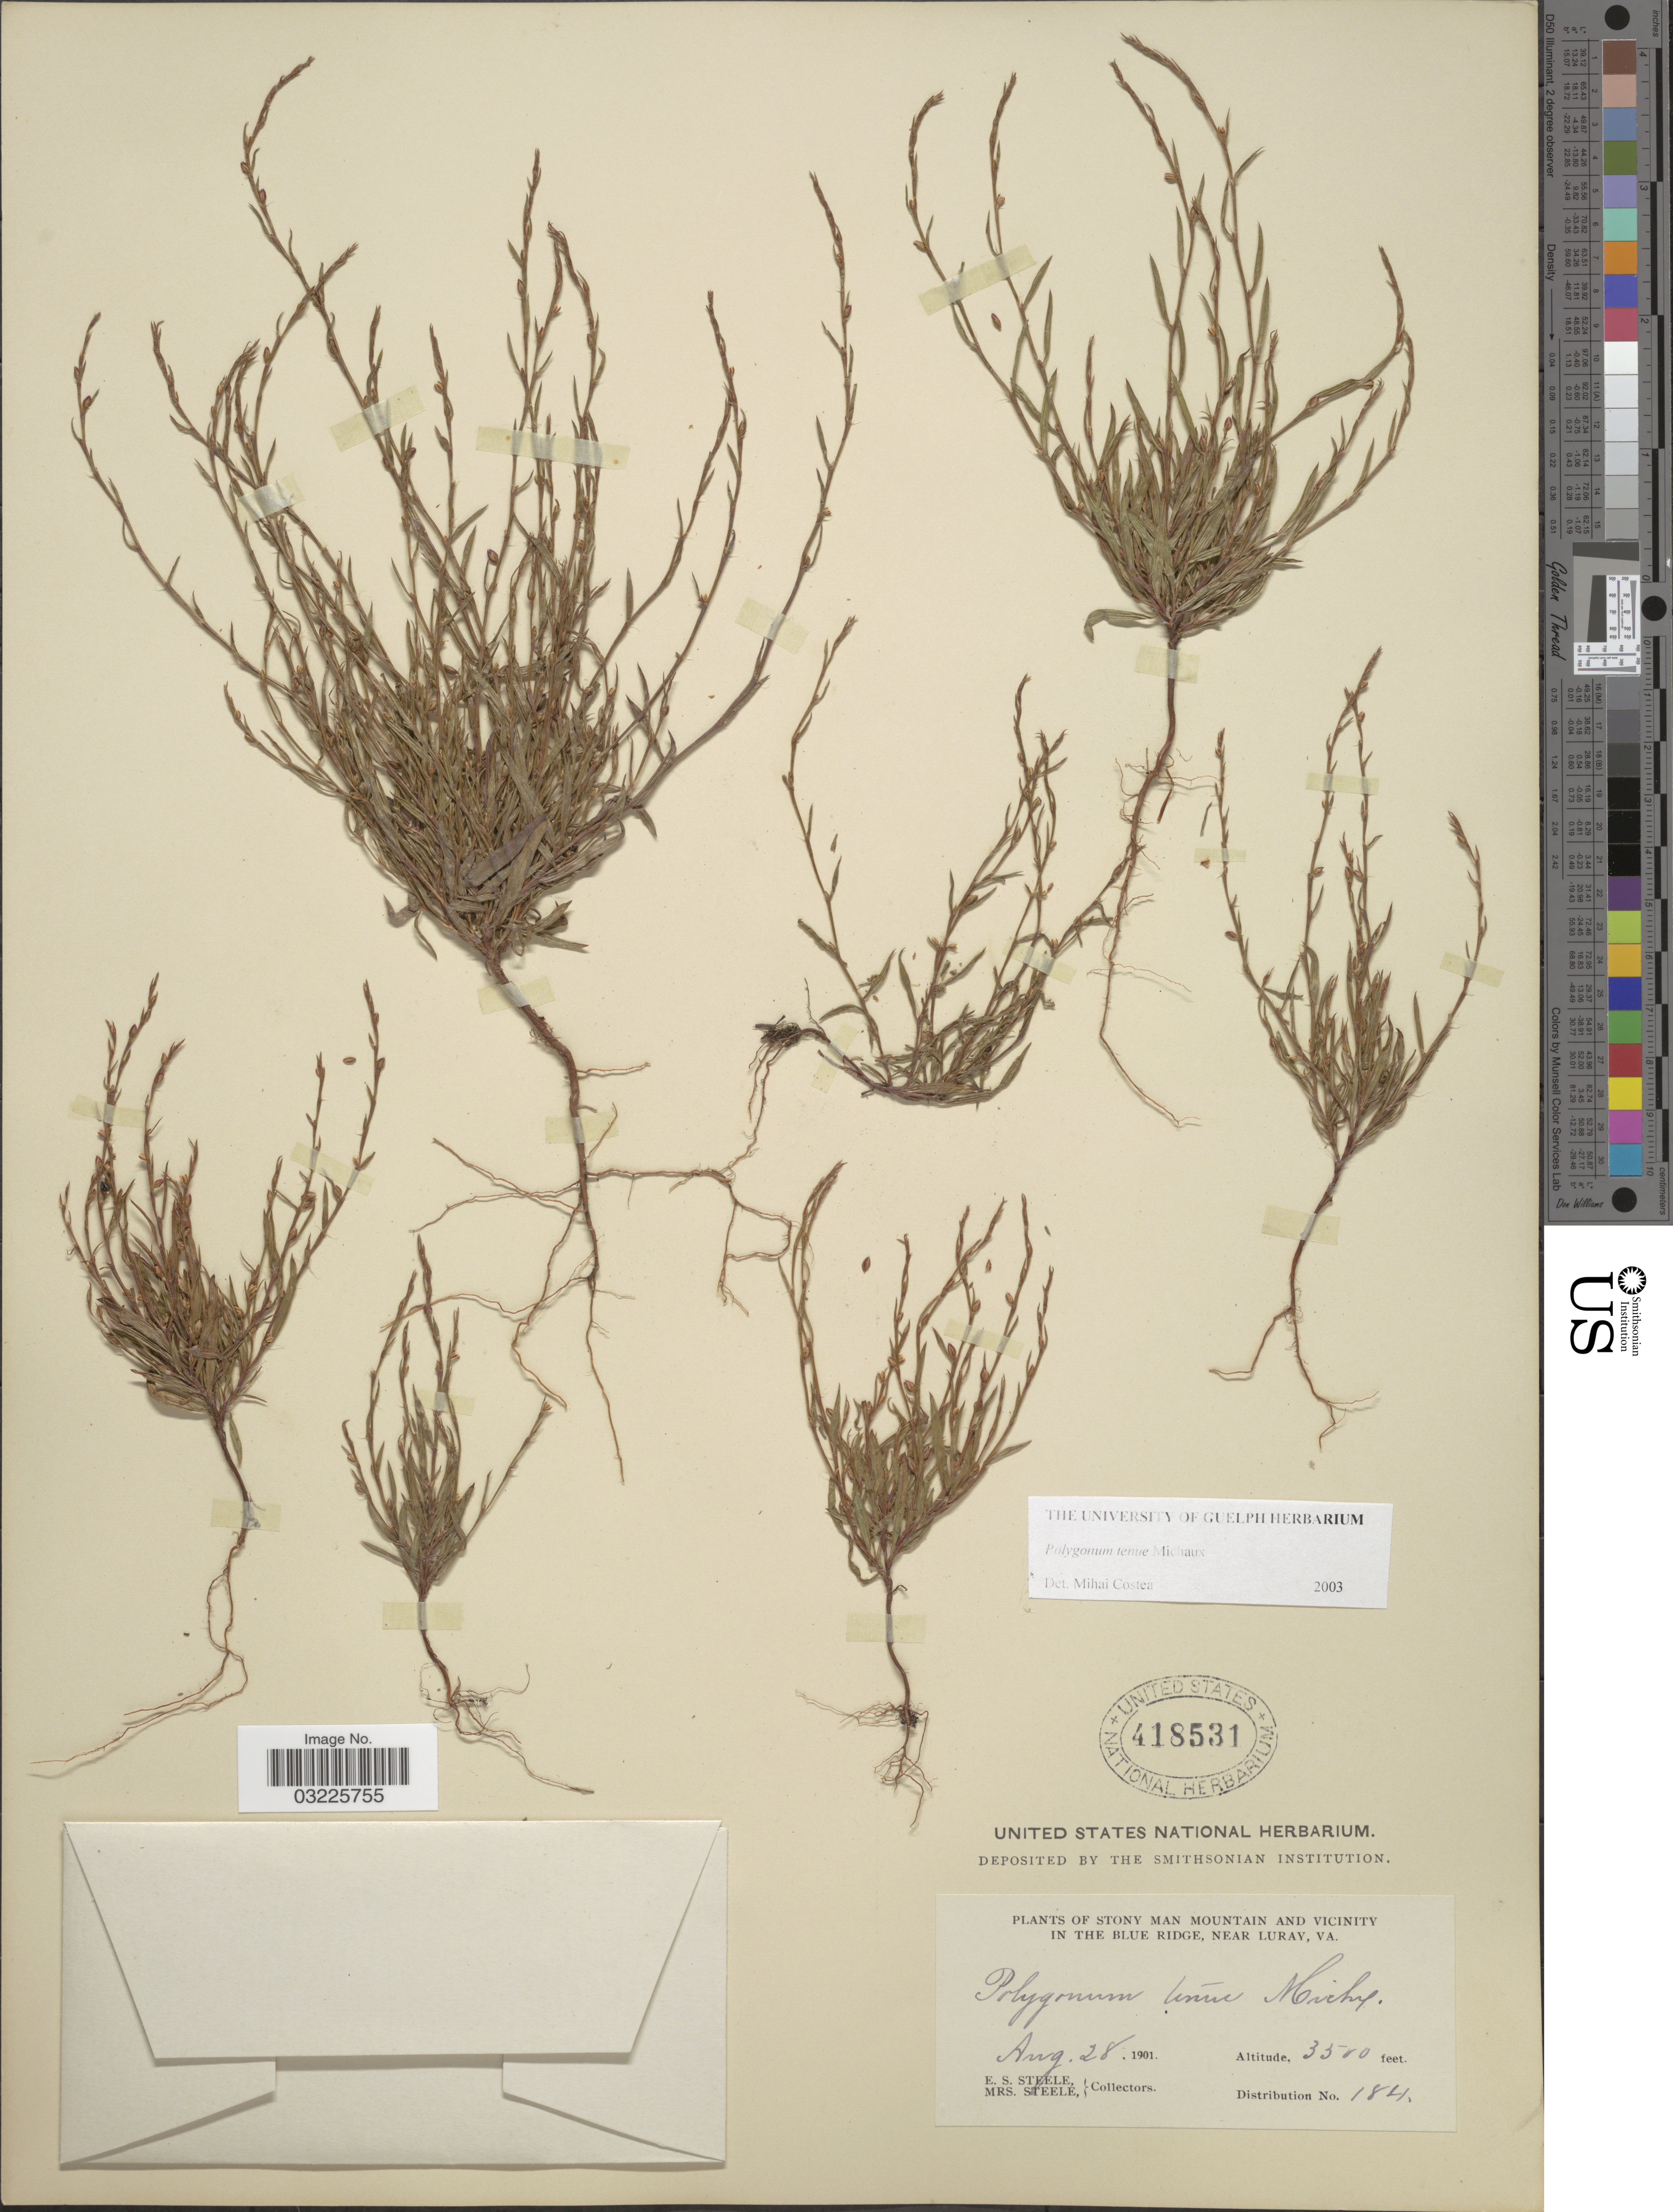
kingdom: Plantae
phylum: Tracheophyta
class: Magnoliopsida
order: Caryophyllales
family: Polygonaceae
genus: Polygonum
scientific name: Polygonum tenue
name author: F. Michx.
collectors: E. Steele & Mrs. E. S. Steele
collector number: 184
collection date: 1901-08-28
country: United States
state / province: Virginia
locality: Stony Man Mountain and vicinity in the Blue Ridge, near Luray.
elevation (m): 1067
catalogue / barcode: US 418531